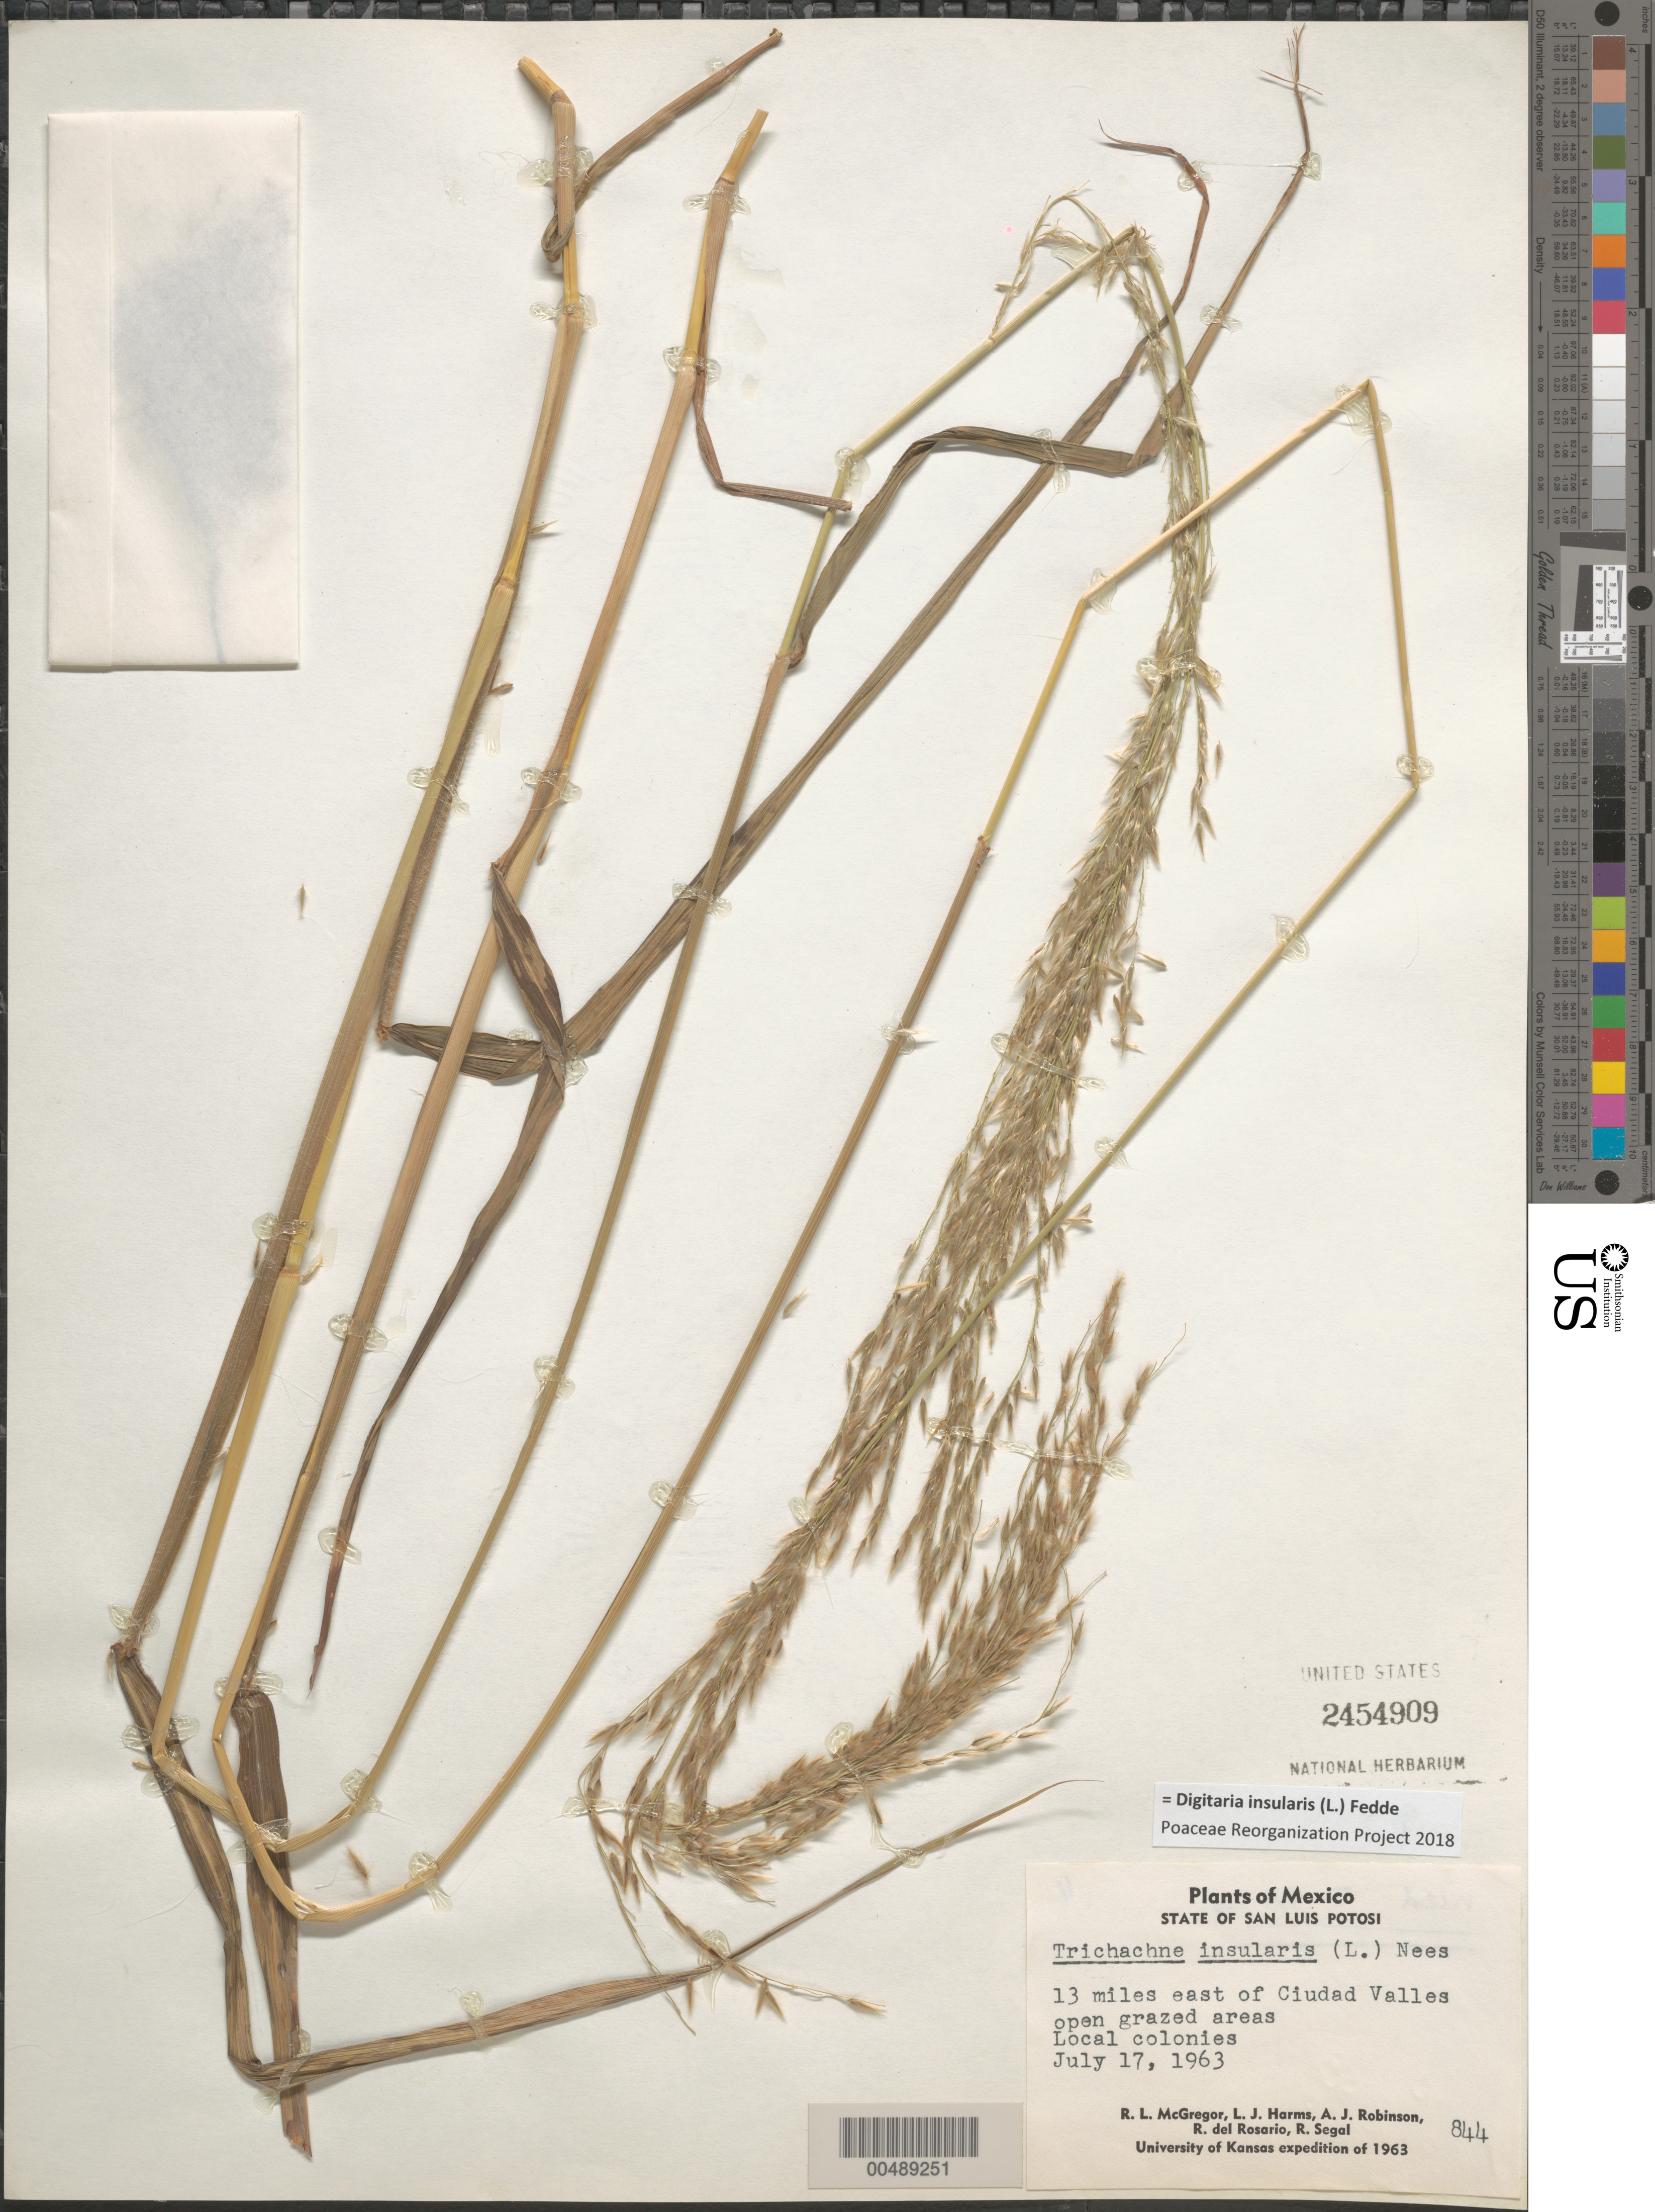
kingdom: Plantae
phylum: Tracheophyta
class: Liliopsida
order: Poales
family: Poaceae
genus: Digitaria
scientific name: Digitaria insularis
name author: (L.) Fedde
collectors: R. McGregor, L. Harms & A. J. Robinson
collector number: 844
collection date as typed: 17 Jul 1963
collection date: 1963-07-17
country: Mexico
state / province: San Luis Potosi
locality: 13 mi E of Ciudad Valles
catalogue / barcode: US 2454909